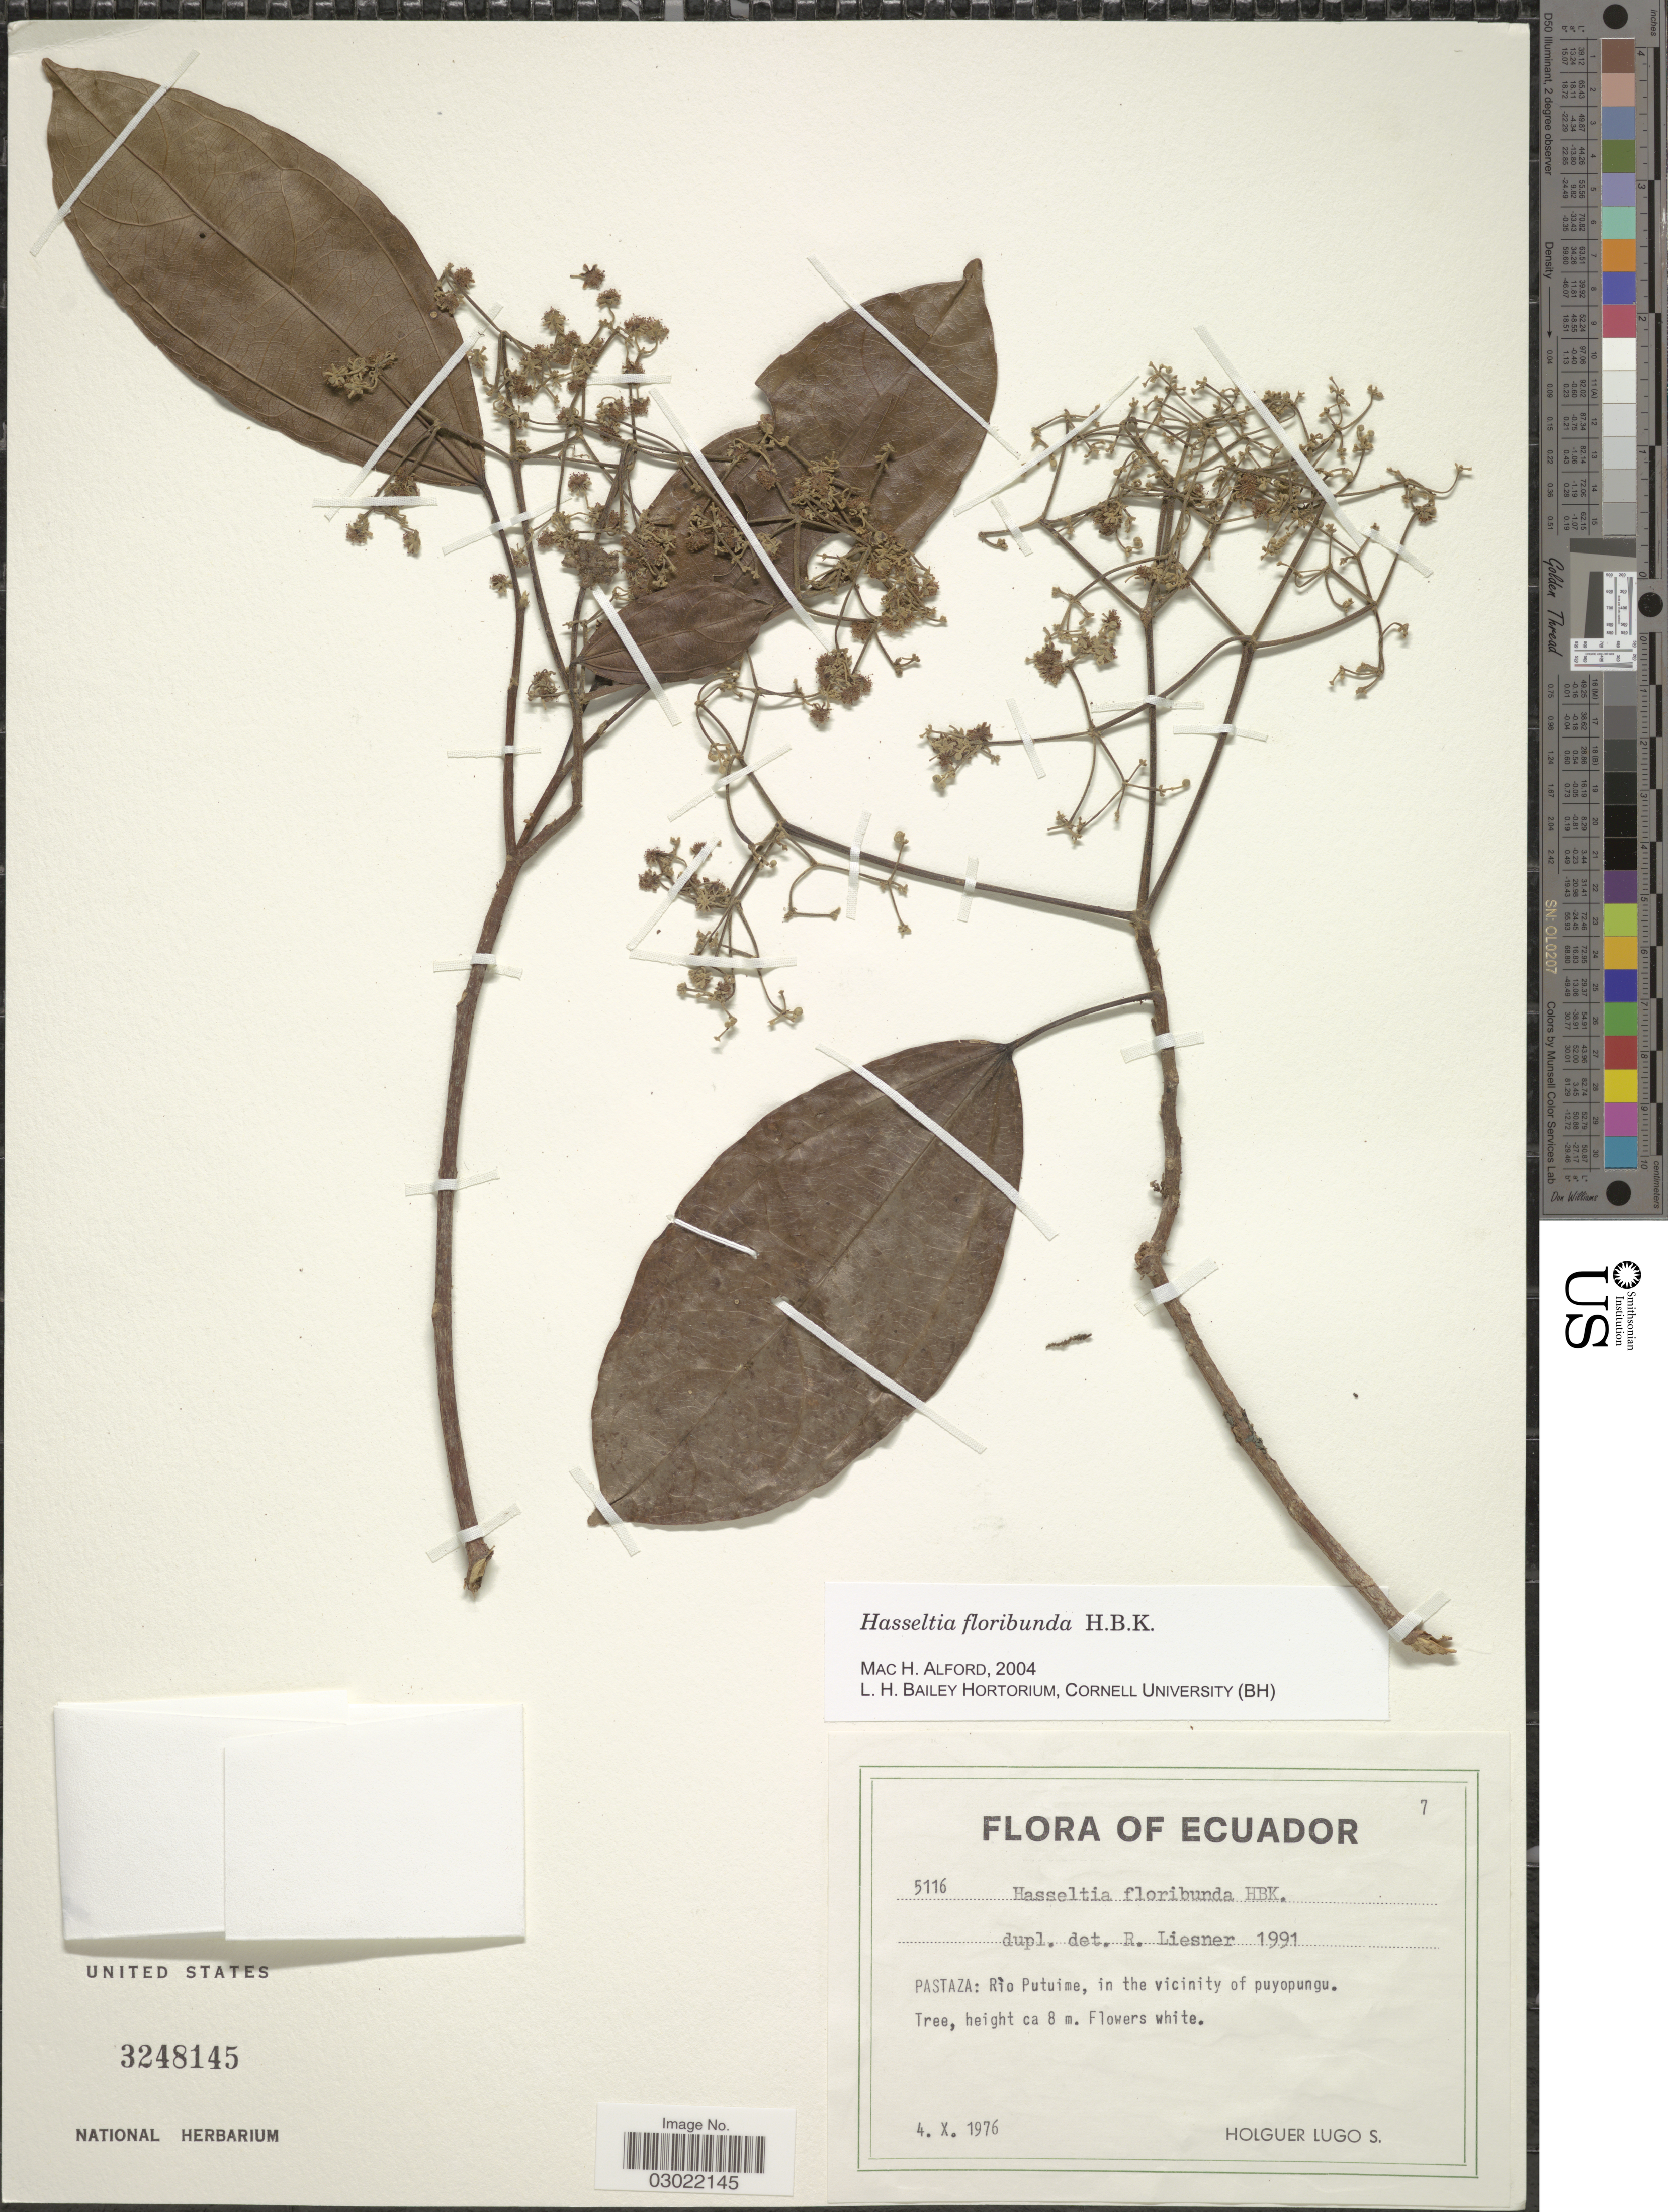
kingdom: Plantae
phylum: Tracheophyta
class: Magnoliopsida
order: Malpighiales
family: Salicaceae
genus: Hasseltia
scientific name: Hasseltia floribunda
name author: Kunth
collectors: H. Lugo S.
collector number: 5116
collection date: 1976-10-04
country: Ecuador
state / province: Pastaza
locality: Rìo Putuime, in the vicinity of puyopungu.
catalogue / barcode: US 3248145